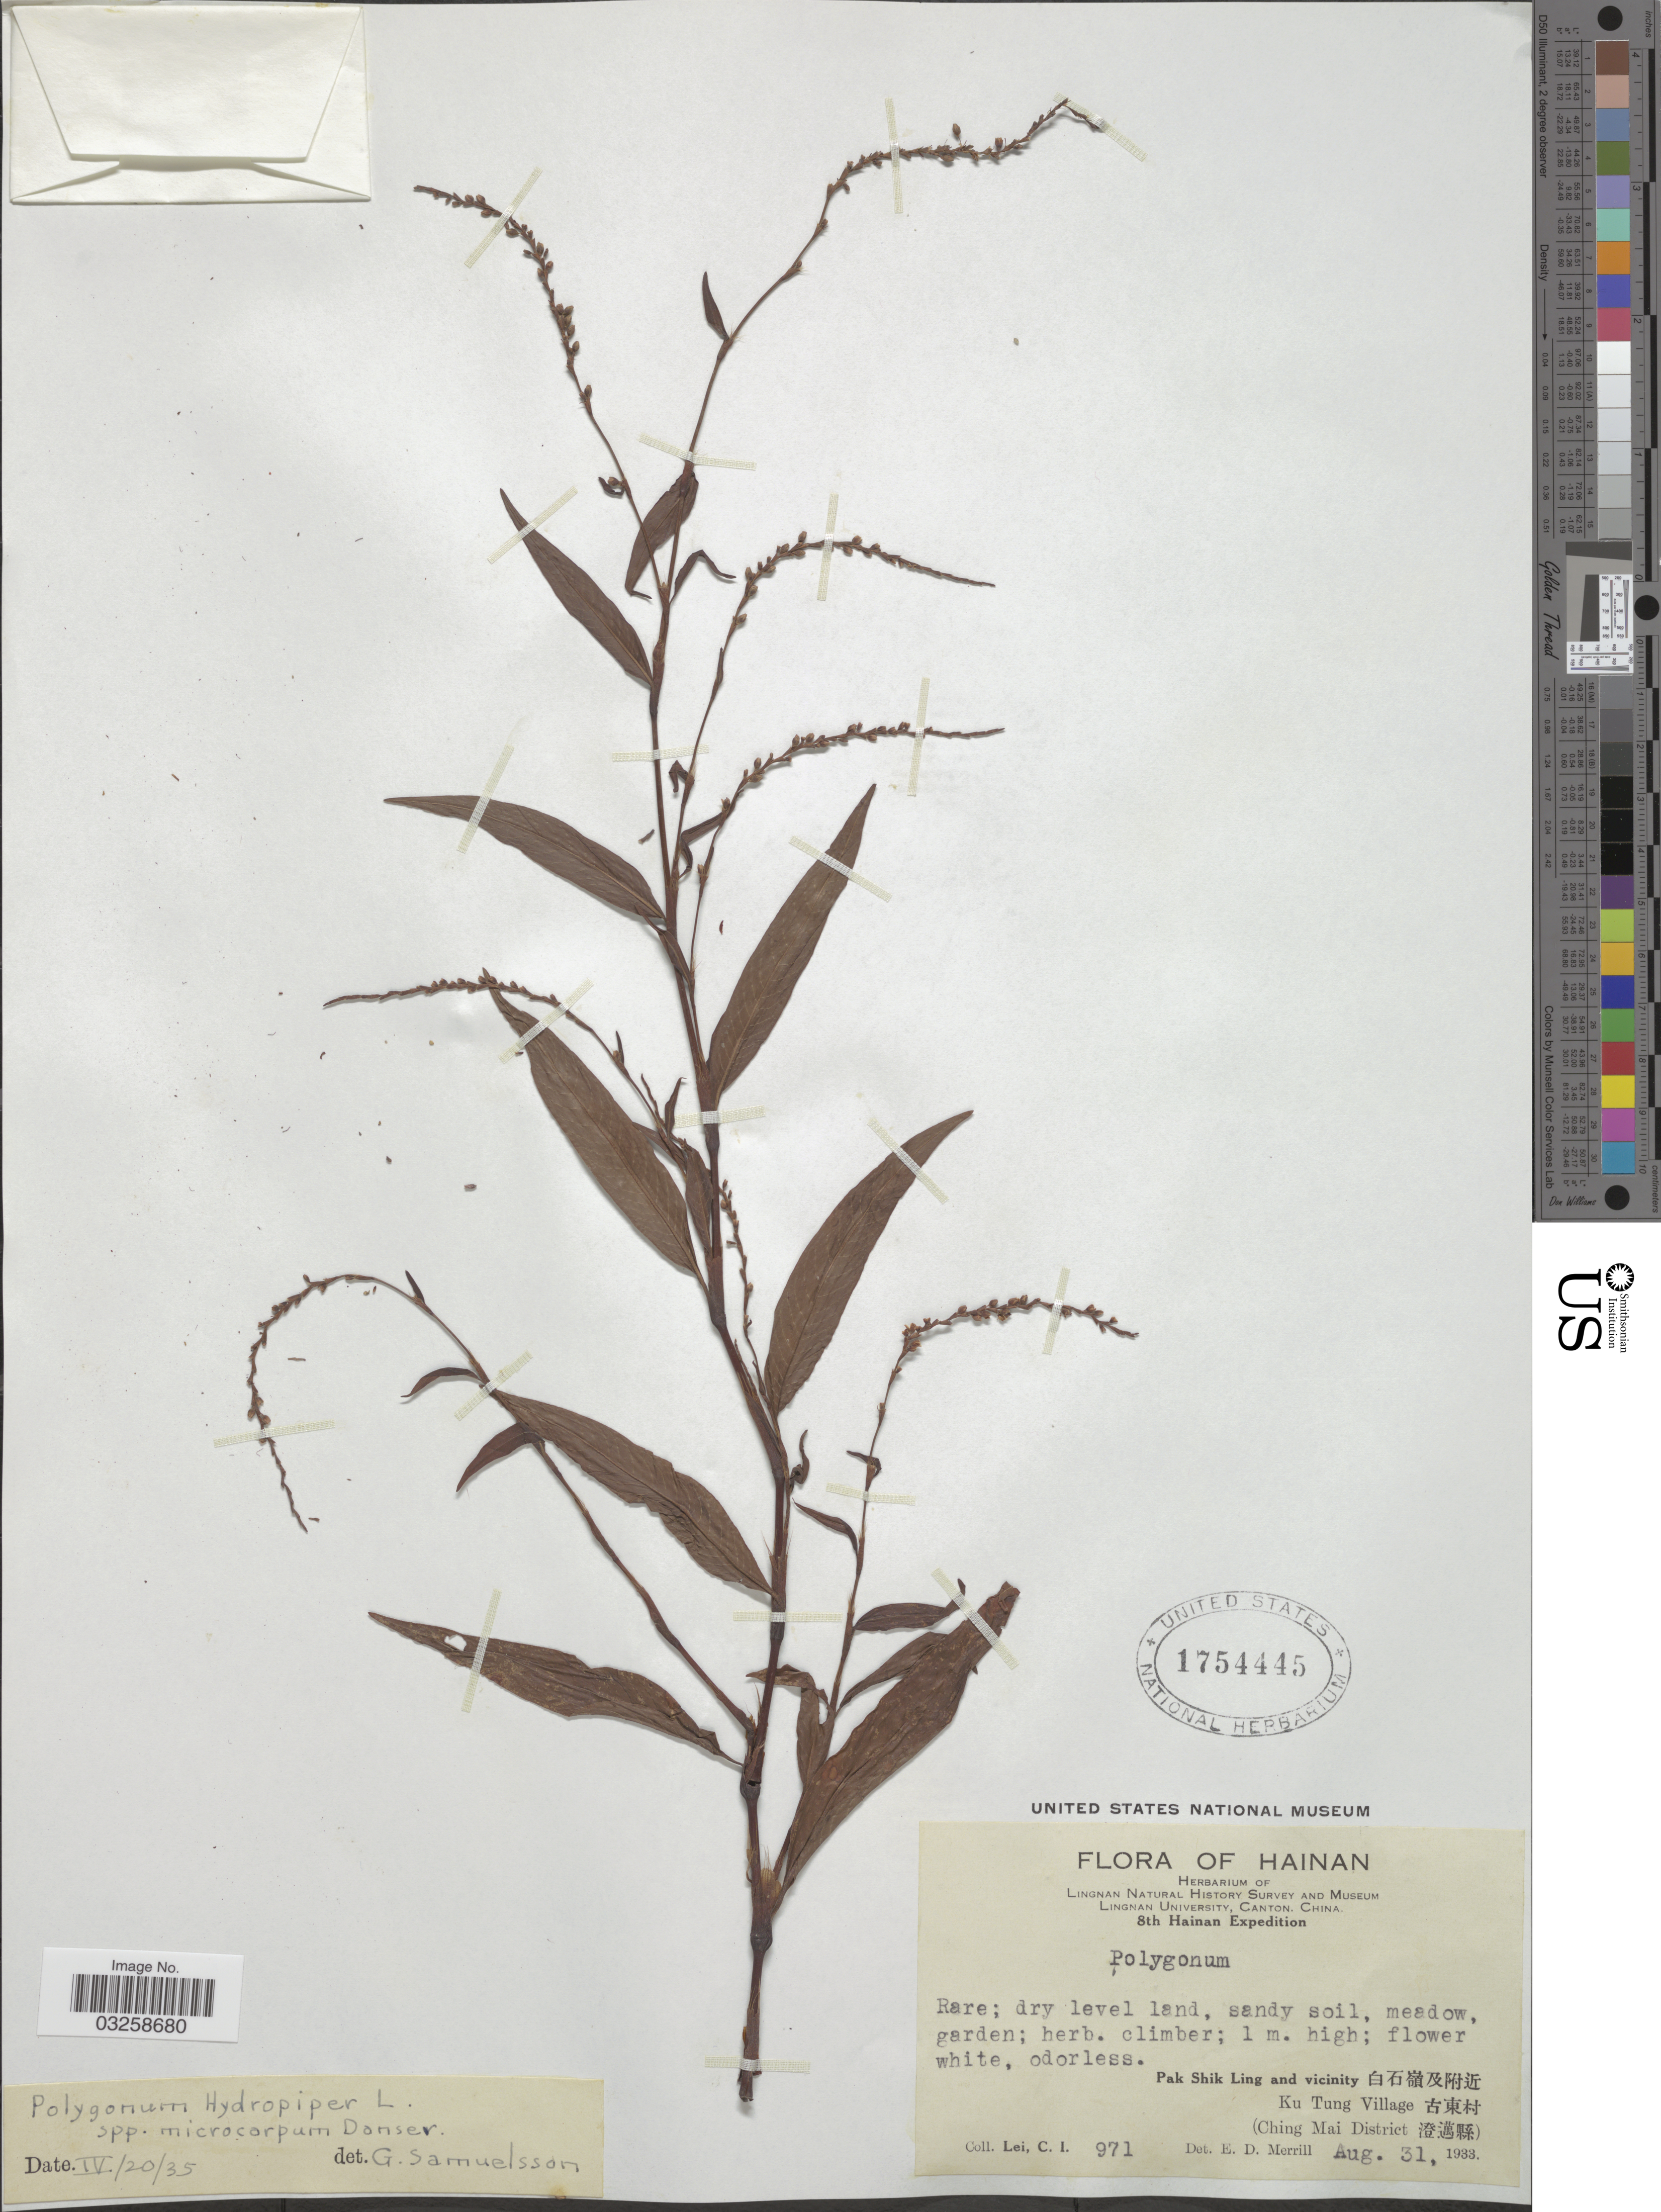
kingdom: Plantae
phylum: Tracheophyta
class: Magnoliopsida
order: Caryophyllales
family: Polygonaceae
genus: Polygonum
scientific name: Polygonum hydropiper subsp. microcarpum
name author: Danser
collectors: C. I. Lei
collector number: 971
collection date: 1933-08-31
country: China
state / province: Hainan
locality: Pak Shik Ling and vicinity. X. Ku Tung Village. X. (Ching Mai District X).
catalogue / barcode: US 1754445